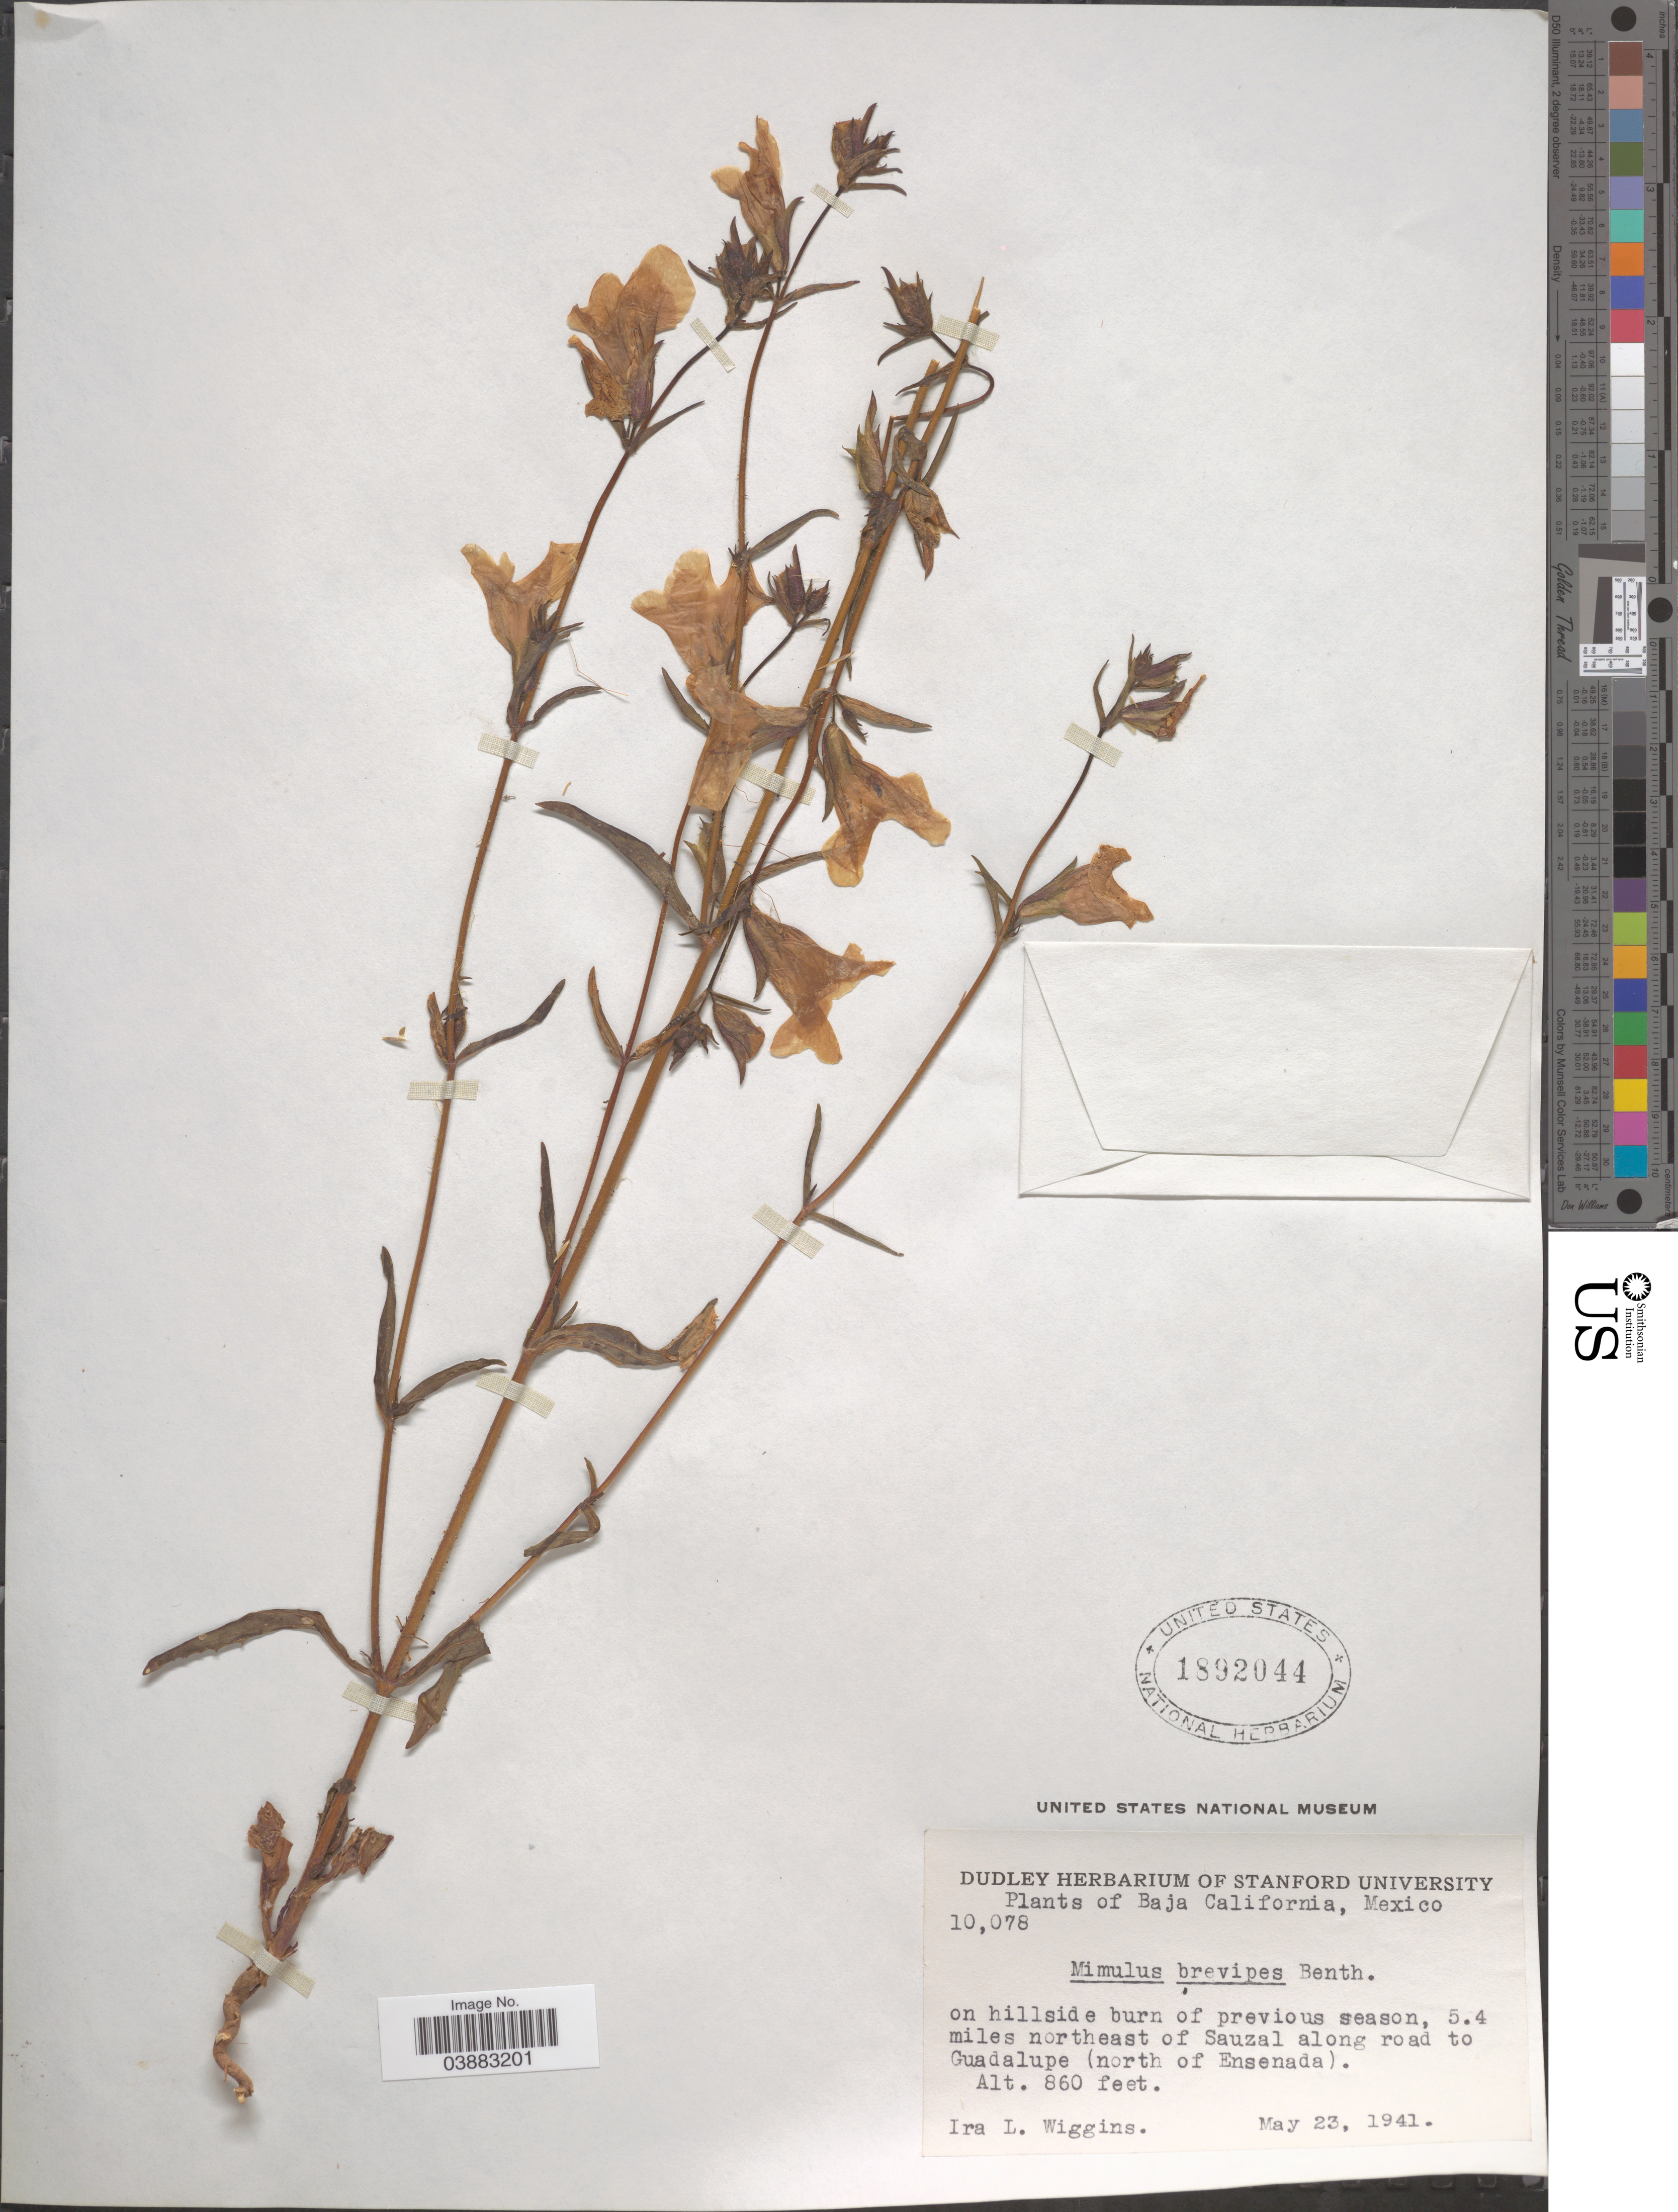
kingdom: Plantae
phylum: Tracheophyta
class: Magnoliopsida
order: Lamiales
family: Phrymaceae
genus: Mimulus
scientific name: Mimulus brevipes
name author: Benth.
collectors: I. L. Wiggins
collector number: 10078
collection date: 1941-05-23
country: Mexico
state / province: Baja California Norte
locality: On hillside burn of previous season, 5.4 miles northeast of Sauzal along road to Guadalupe (north of Ensenada).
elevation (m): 262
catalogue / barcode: US 1892044